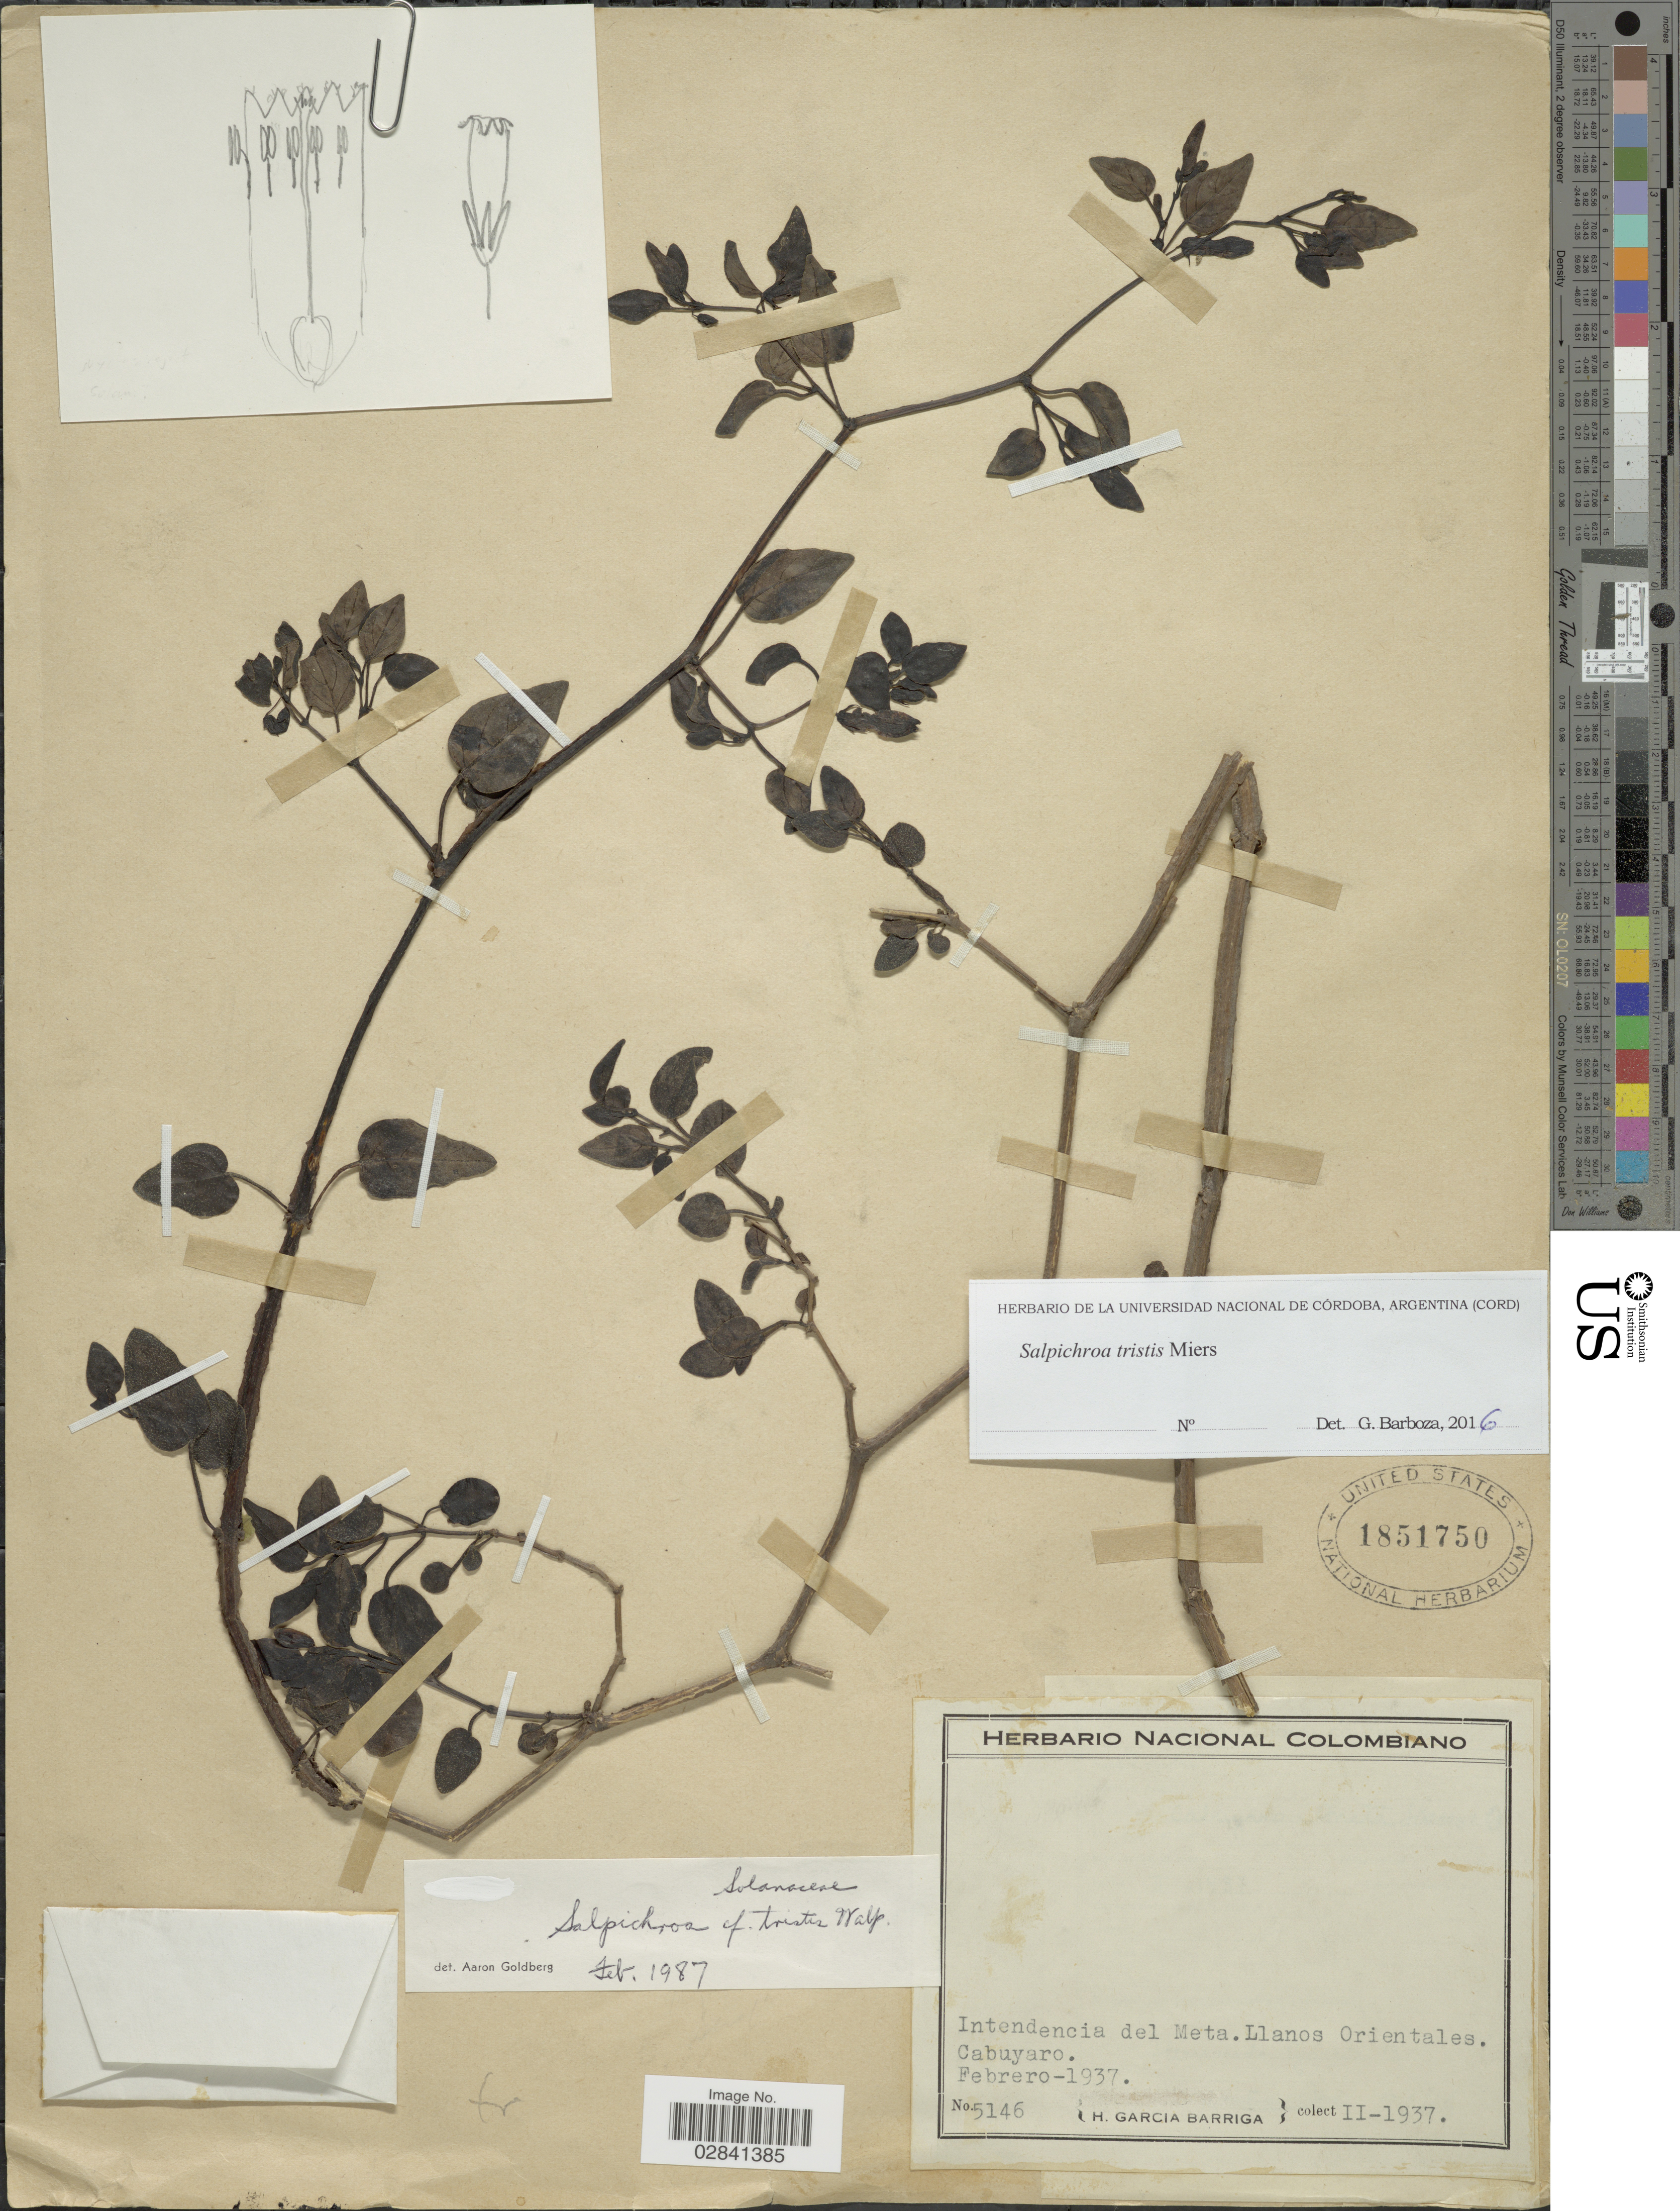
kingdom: Plantae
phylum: Tracheophyta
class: Magnoliopsida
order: Solanales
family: Solanaceae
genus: Salpichroa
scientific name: Salpichroa tristis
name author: Walp.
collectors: H. García Barriga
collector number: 5146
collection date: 1937-02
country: Colombia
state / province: Meta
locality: Intendencia del Meta. Llanos Orientales. Cabuyaro.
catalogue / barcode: US 1851750